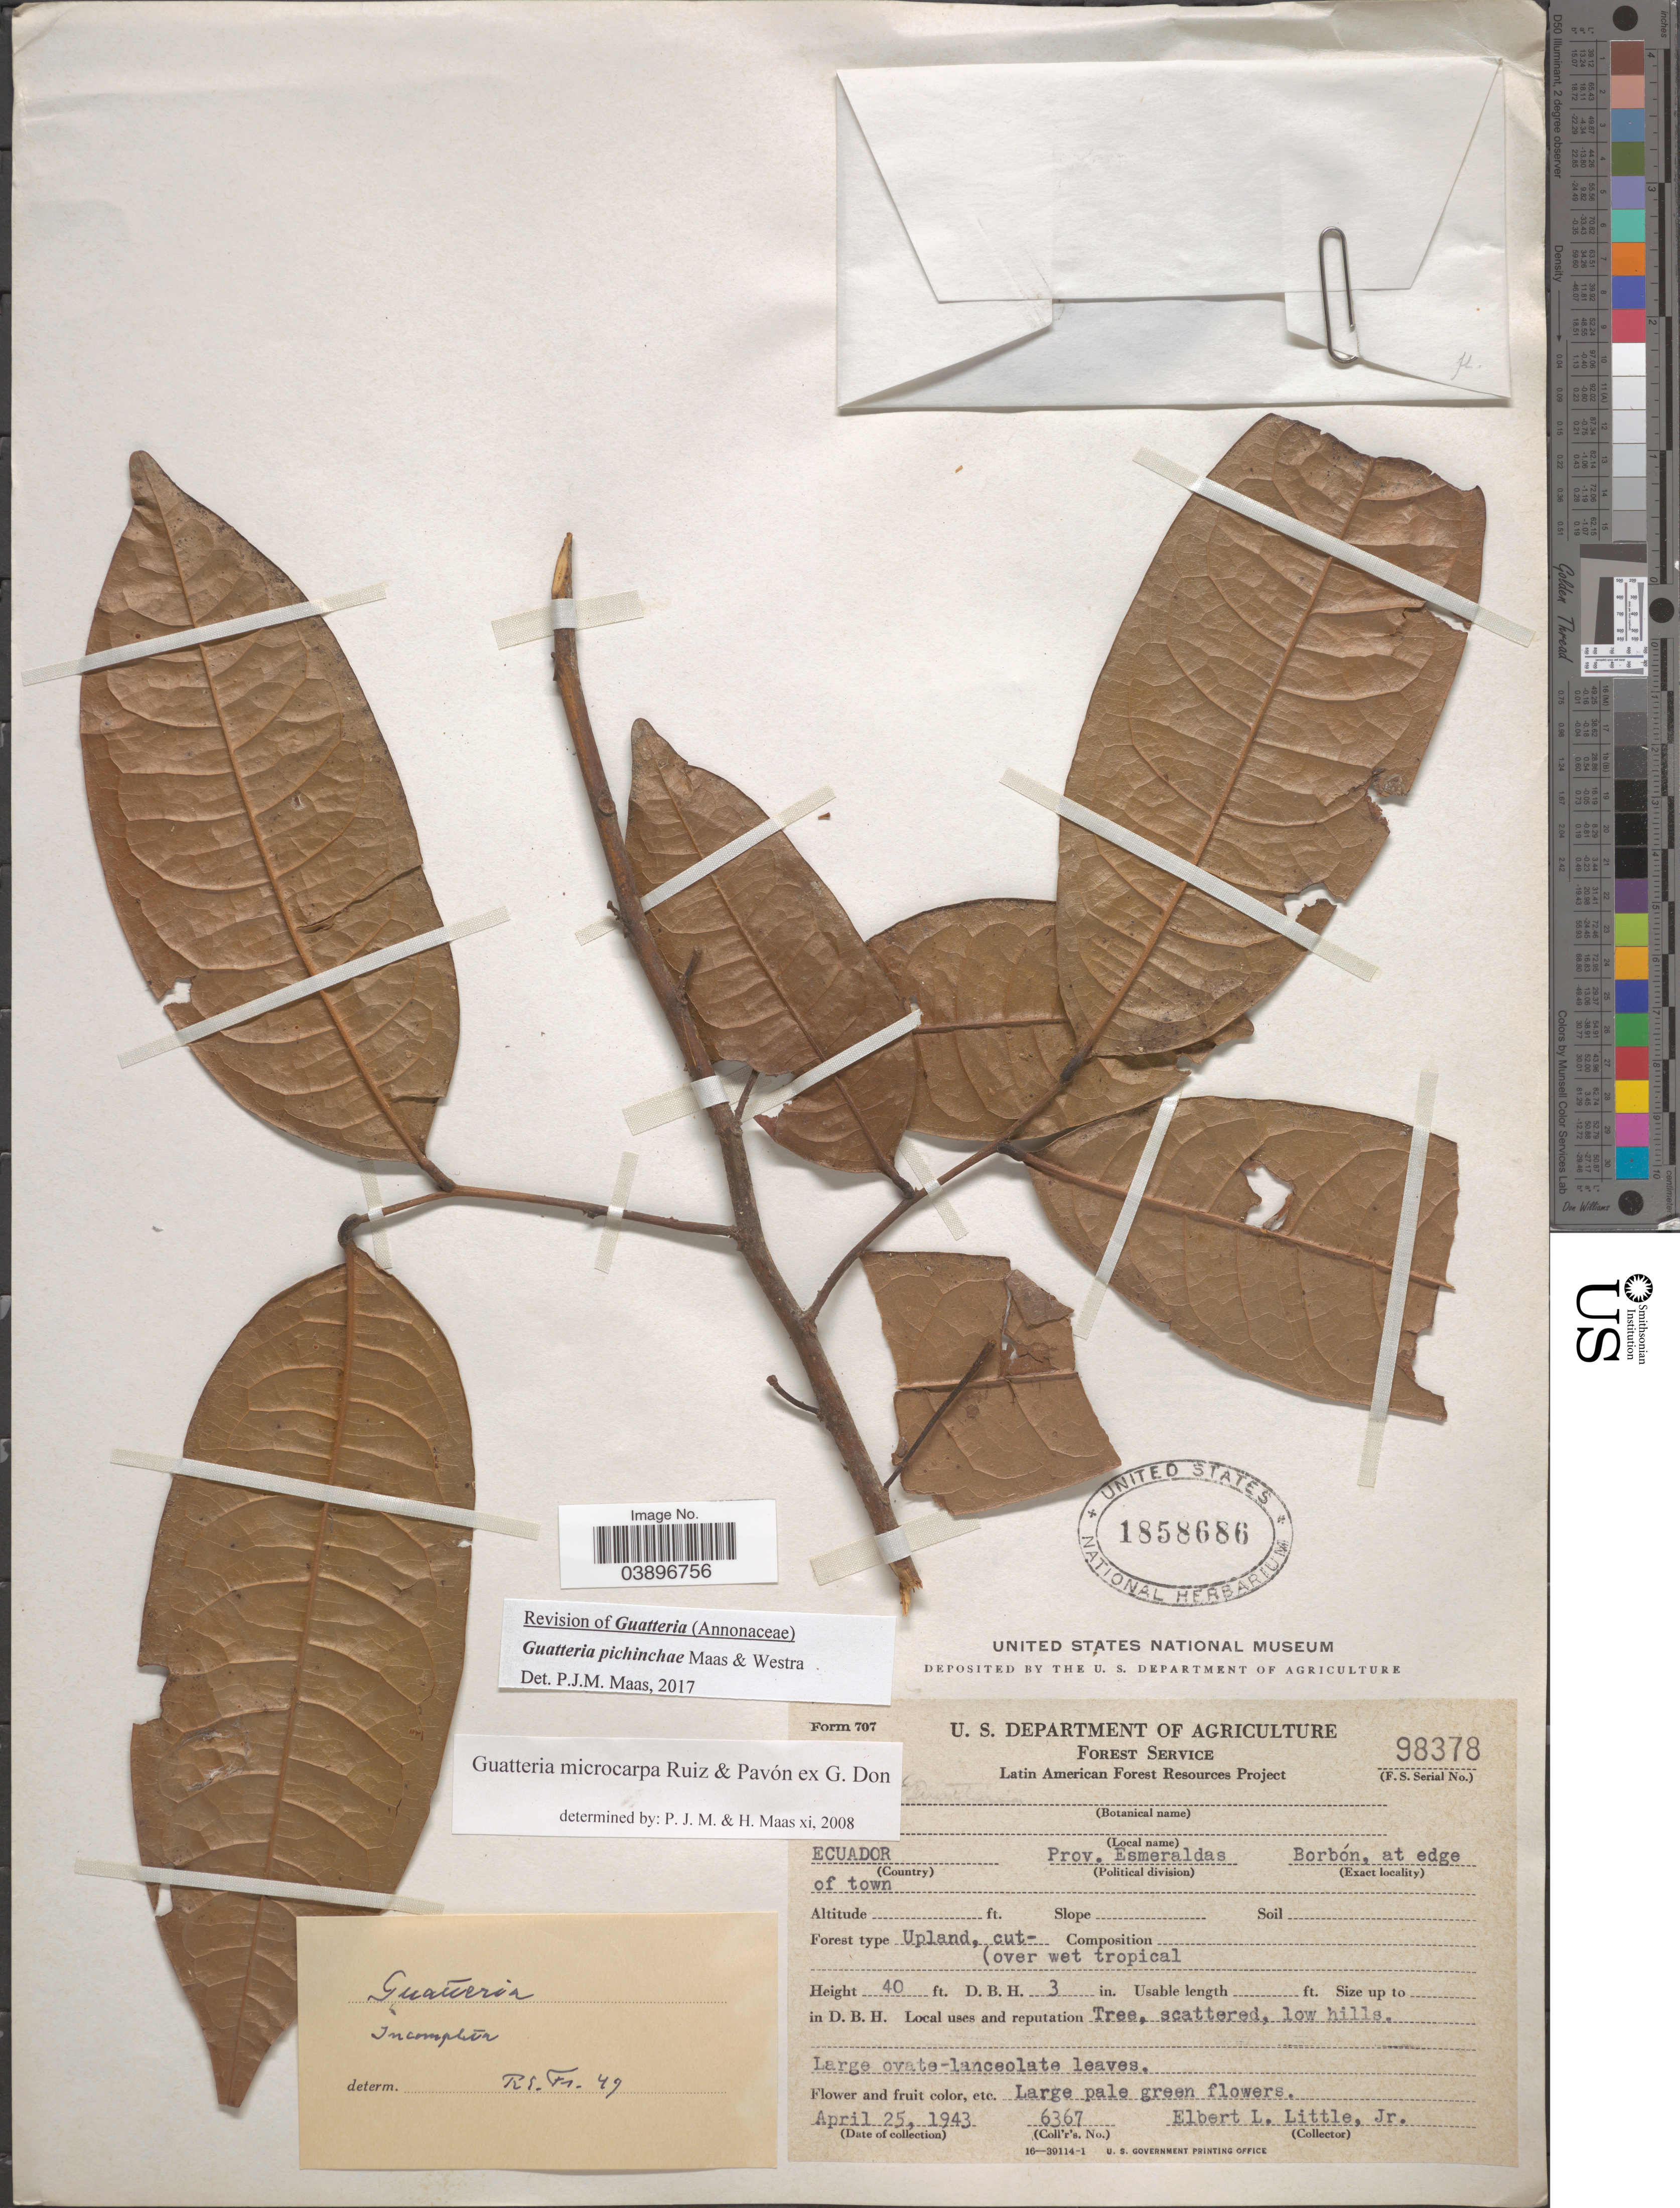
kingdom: Plantae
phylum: Tracheophyta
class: Magnoliopsida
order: Magnoliales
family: Annonaceae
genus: Guatteria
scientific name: Guatteria pichinchae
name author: Maas & Westra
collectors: E. L. Little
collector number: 98378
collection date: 1943-04-25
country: Ecuador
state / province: Esmeraldas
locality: Borbón, at edge of town.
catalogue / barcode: US 1858686